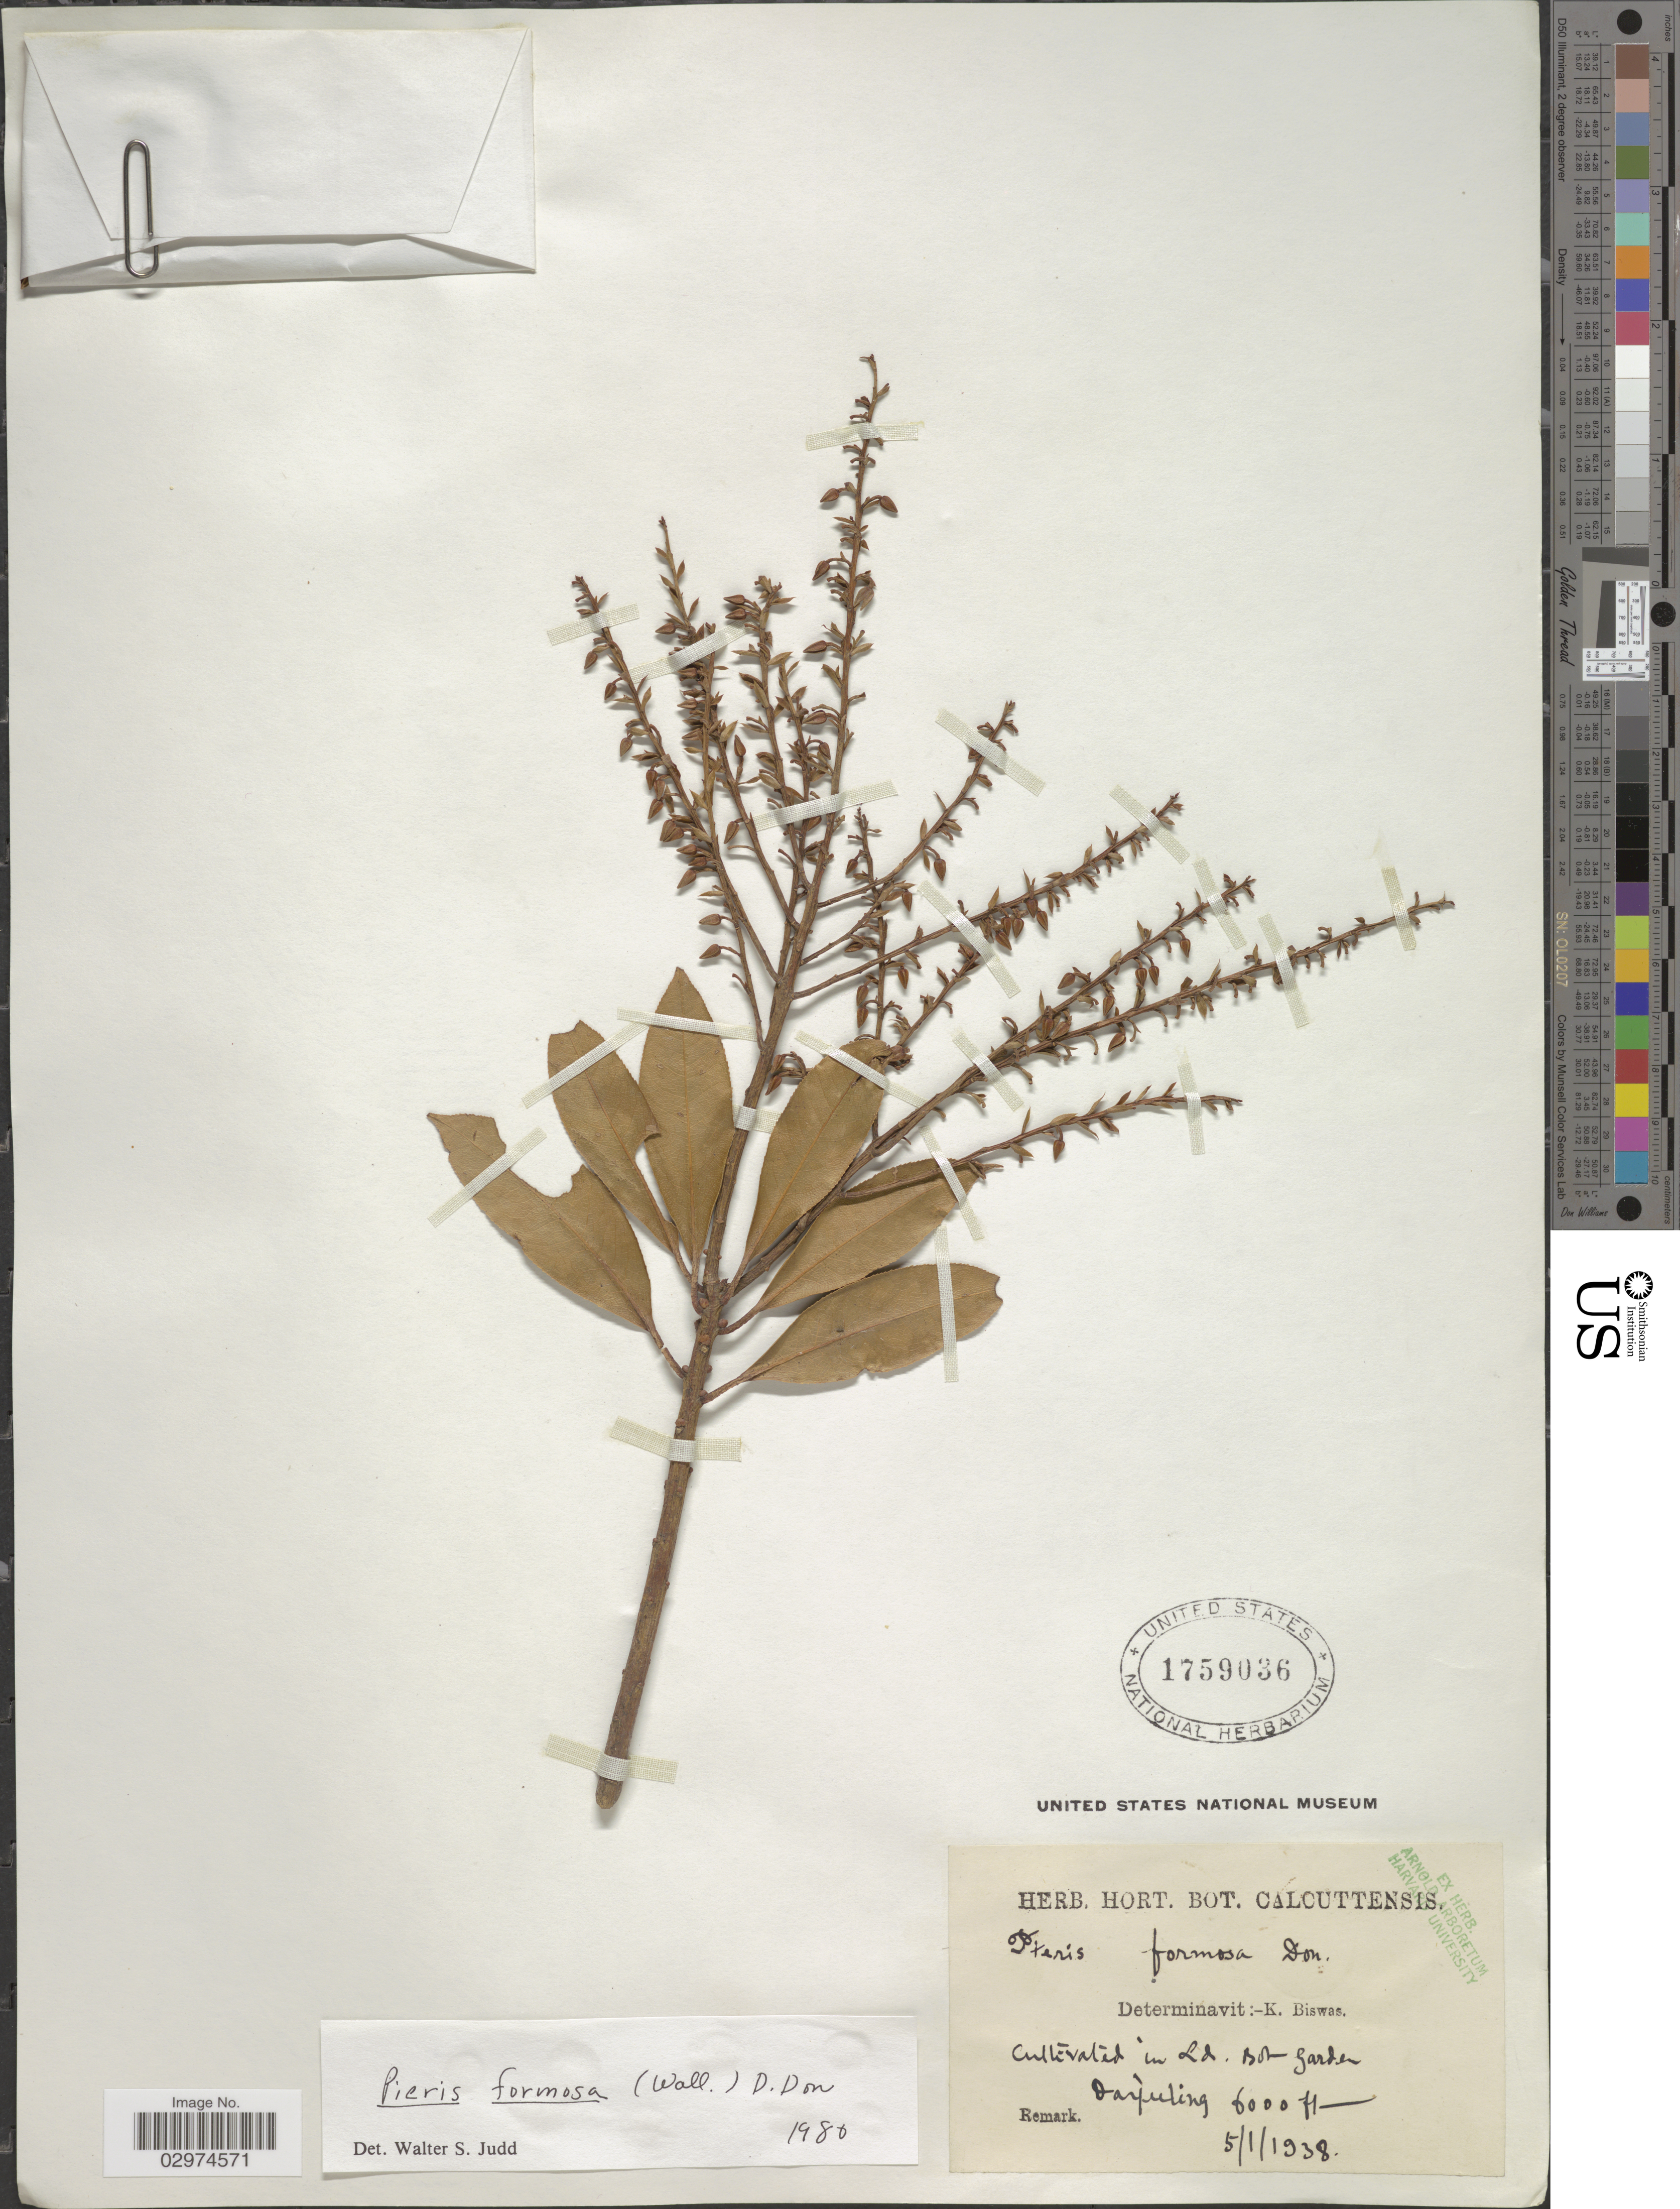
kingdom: Plantae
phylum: Tracheophyta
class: Magnoliopsida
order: Ericales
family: Ericaceae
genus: Pieris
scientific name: Pieris formosa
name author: (Wall.) D. Don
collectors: ex herb. horti Calcuttensis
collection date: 1938-01-05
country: India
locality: Cultivated in Ld. Bot. Garden, Darjeeling.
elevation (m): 1829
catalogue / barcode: US 1759036